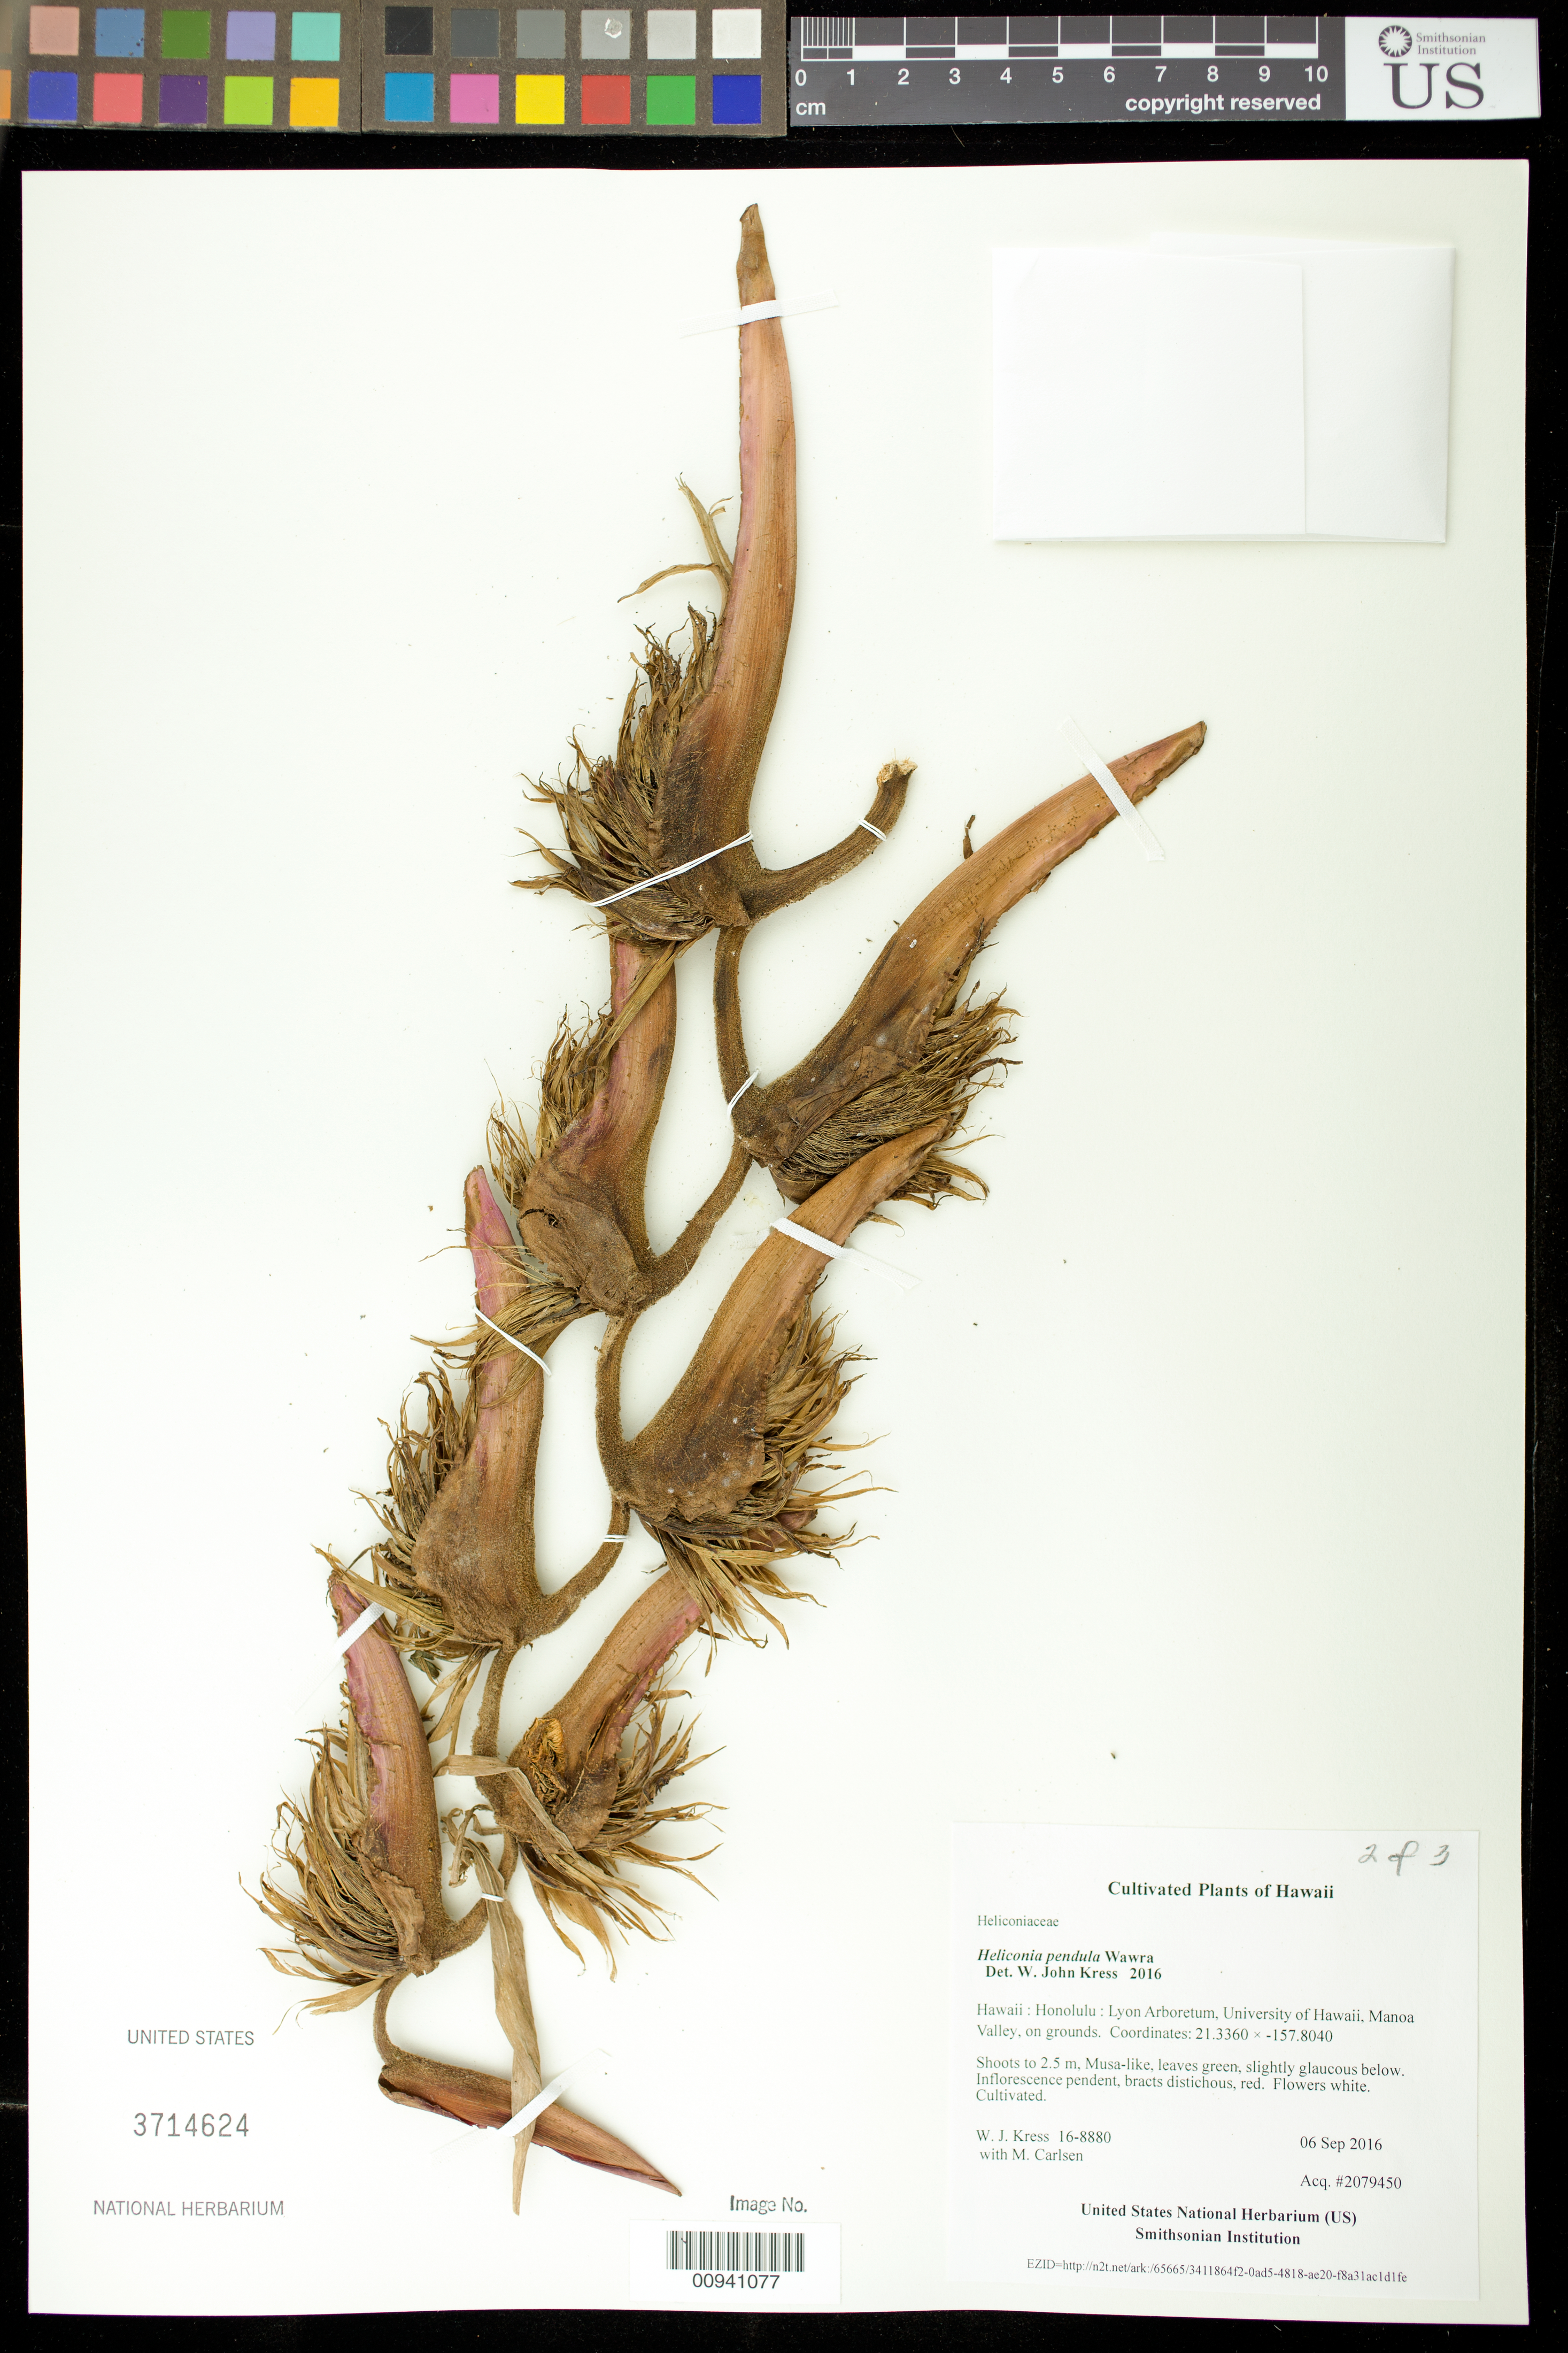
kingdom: Plantae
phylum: Tracheophyta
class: Liliopsida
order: Zingiberales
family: Heliconiaceae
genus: Heliconia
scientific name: Heliconia pendula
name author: Wawra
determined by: Kress, W. J., (US), Smithsonian Institution - National Museum of Natural History (UNITED STATES)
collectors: W. J. Kress & M. M. Carlsen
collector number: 16-8880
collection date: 2016-09-06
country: United States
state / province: Hawaii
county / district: Honolulu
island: Oahu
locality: Lyon Arboretum, University of Hawaii, Manoa Valley, on grounds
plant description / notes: Frozen tissue stored in Biorepository at AG5NN32; dried tissue stored at AG5NN31.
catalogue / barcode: US 3714624